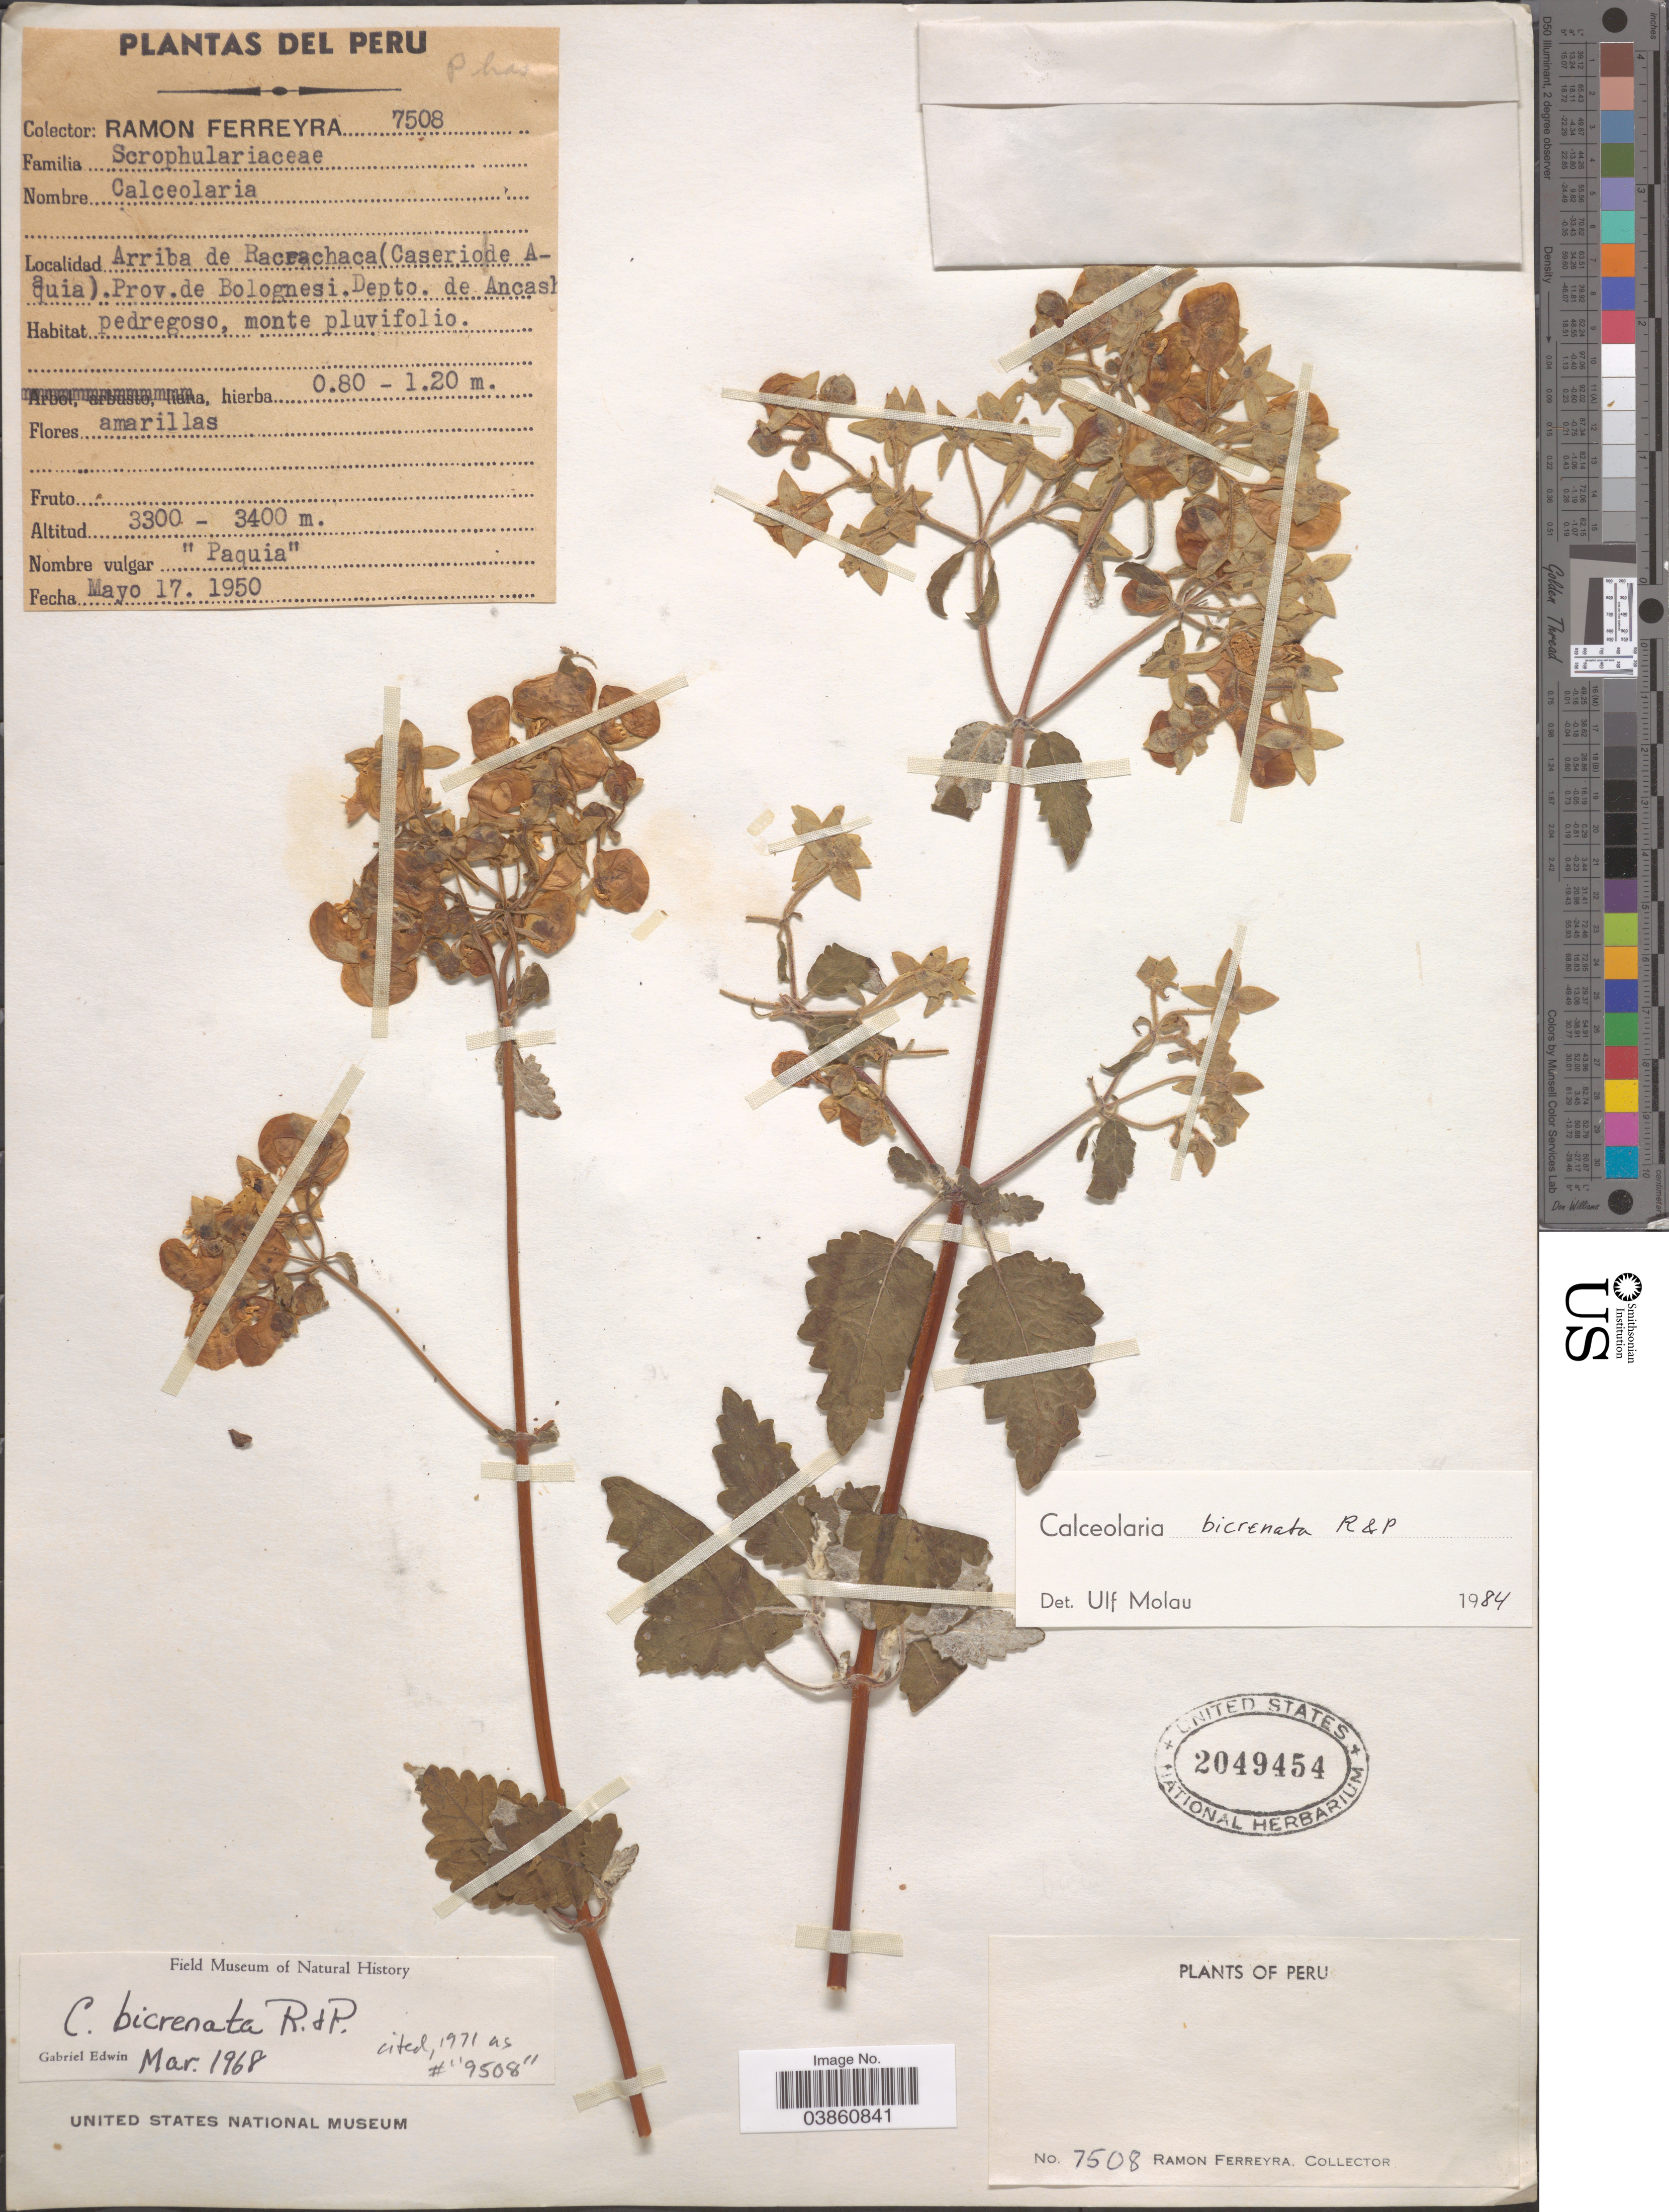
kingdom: Plantae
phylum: Tracheophyta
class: Magnoliopsida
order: Lamiales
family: Calceolariaceae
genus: Calceolaria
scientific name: Calceolaria bicrenata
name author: Ruiz & Pav.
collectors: R. A. Ferreyra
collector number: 7508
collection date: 1950-05-17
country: Peru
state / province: Ancash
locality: Arriba de Racrachaca (Caserio de Aquia). Prov. de Bolognesi. Depto. de Ancash.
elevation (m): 3300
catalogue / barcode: US 2049454